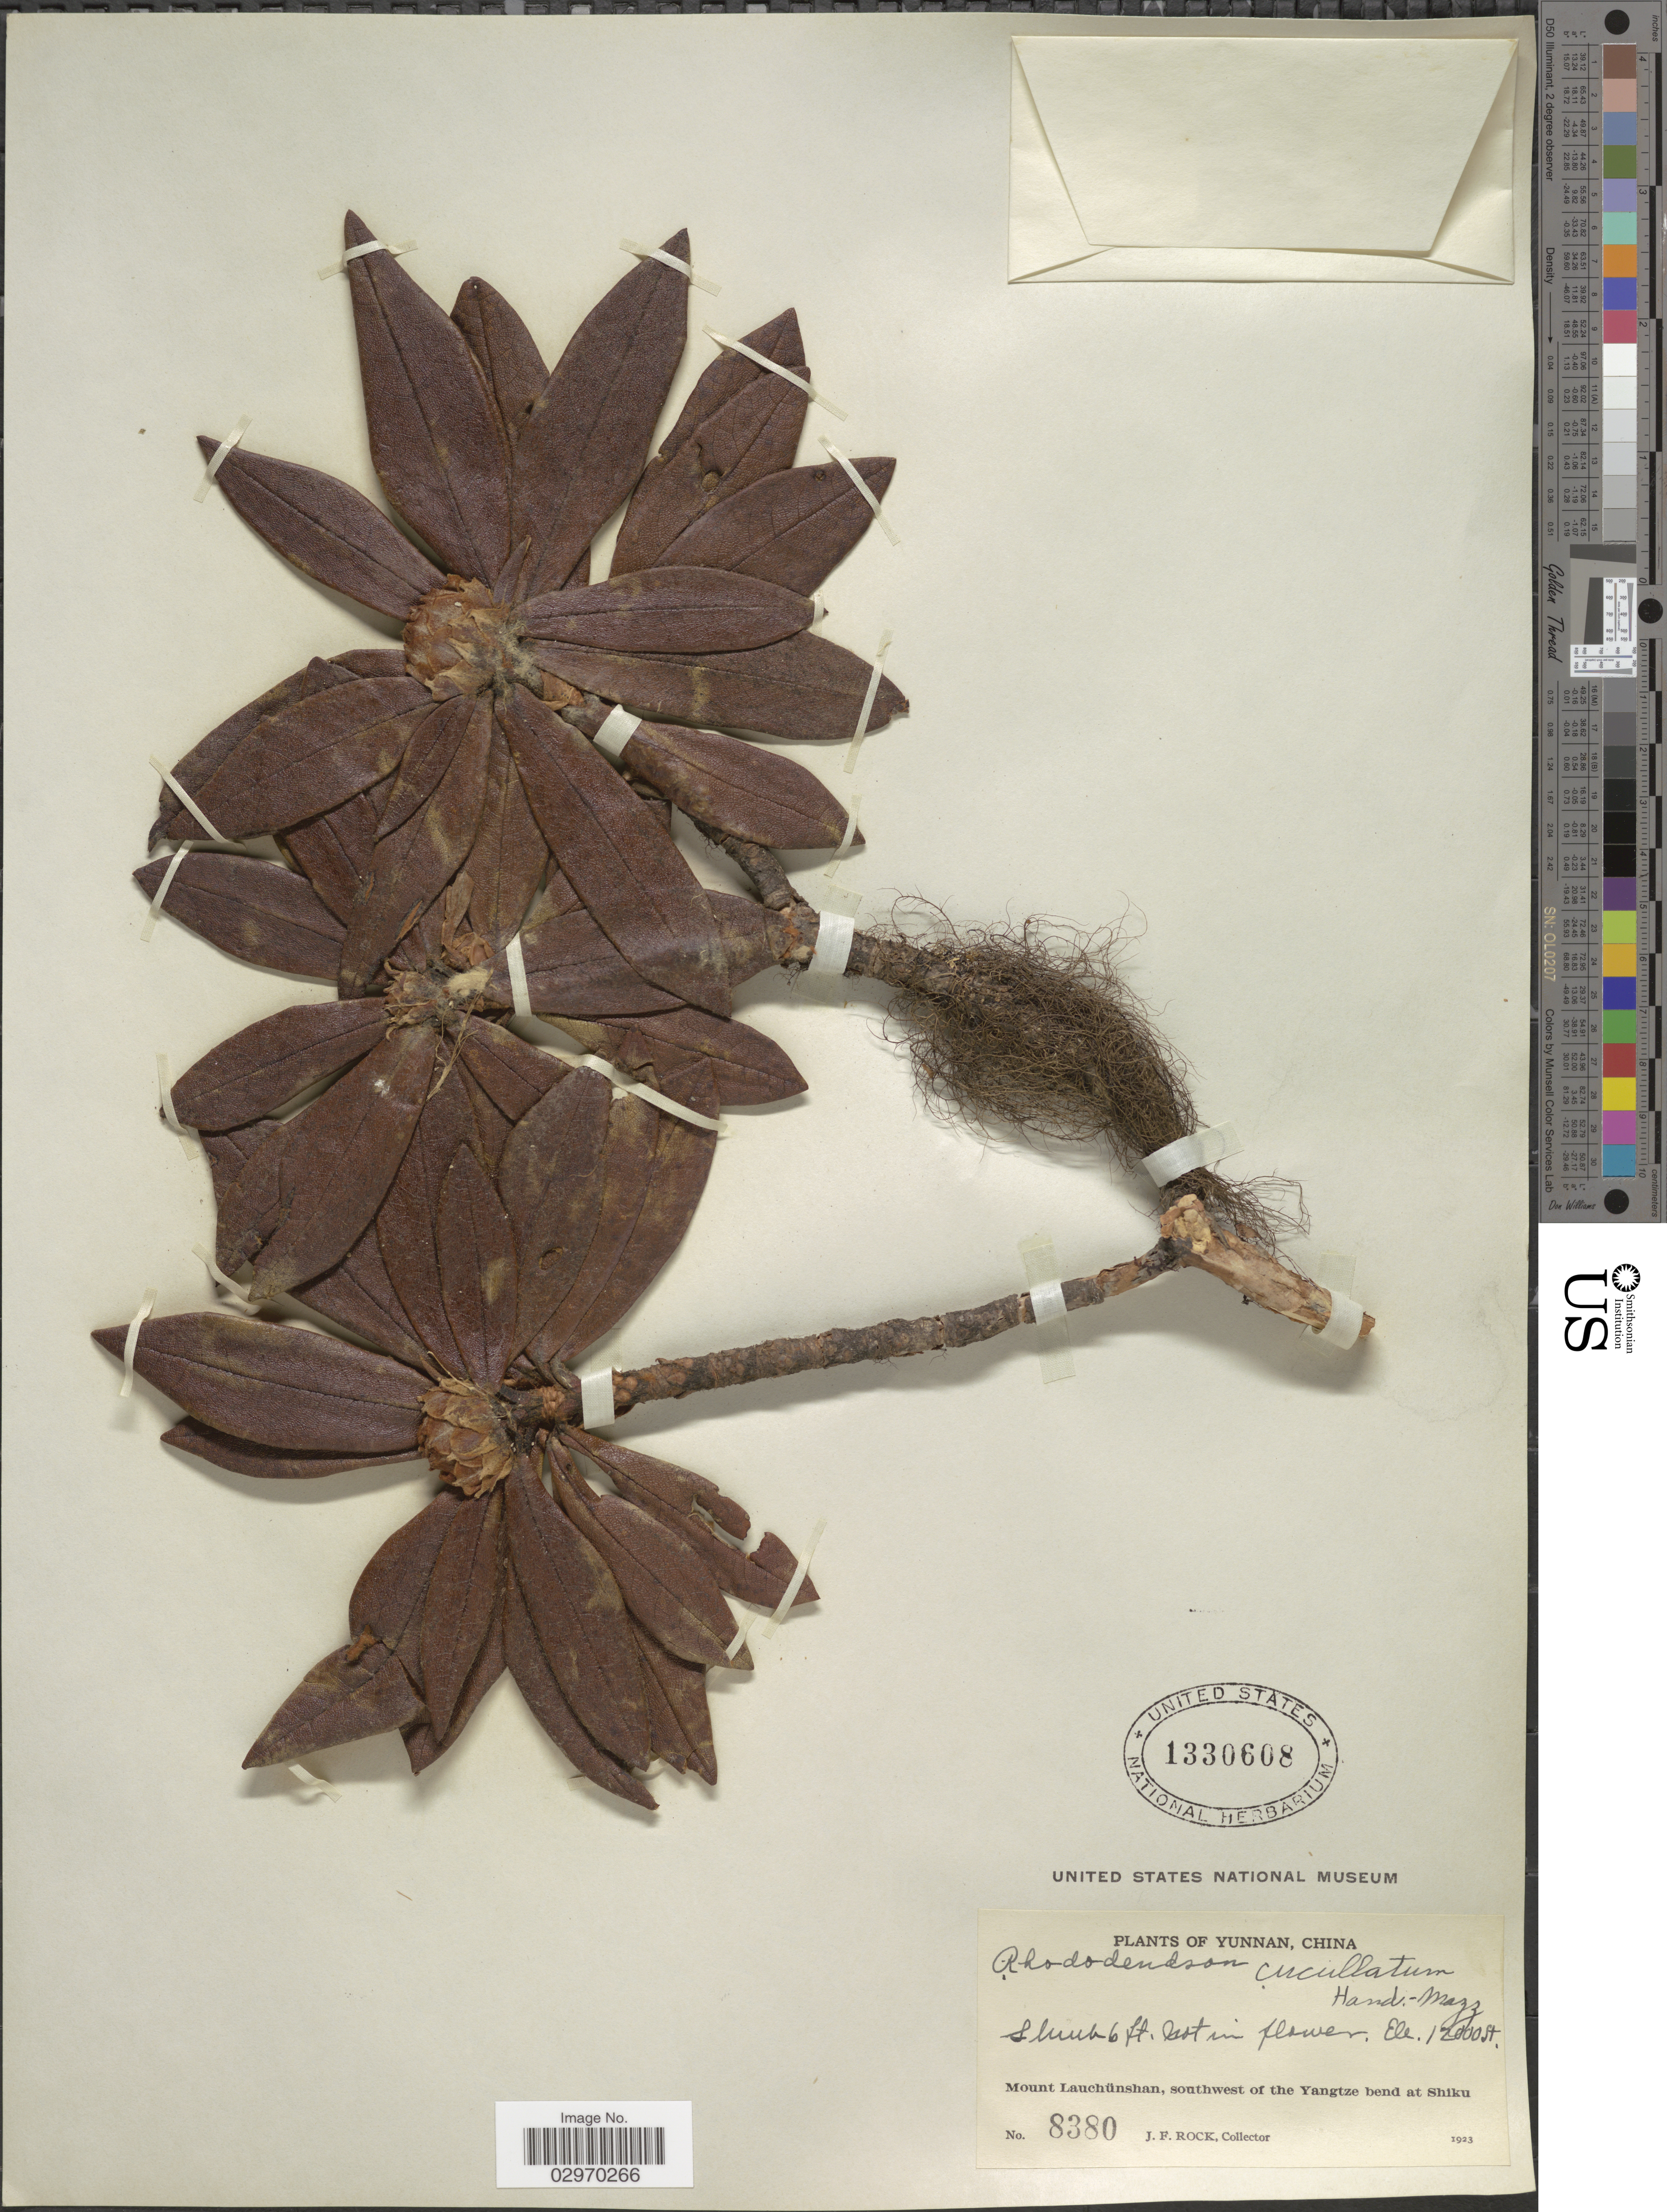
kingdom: Plantae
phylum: Tracheophyta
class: Magnoliopsida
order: Ericales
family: Ericaceae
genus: Rhododendron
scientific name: Rhododendron cucullatum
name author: Hand.-Mazz.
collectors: J. Rock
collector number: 8380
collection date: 1923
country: China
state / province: Yunnan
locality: Mount Lauchünshan, southwest of the Yangtze bend at Shiku.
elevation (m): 3658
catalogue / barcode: US 1330608